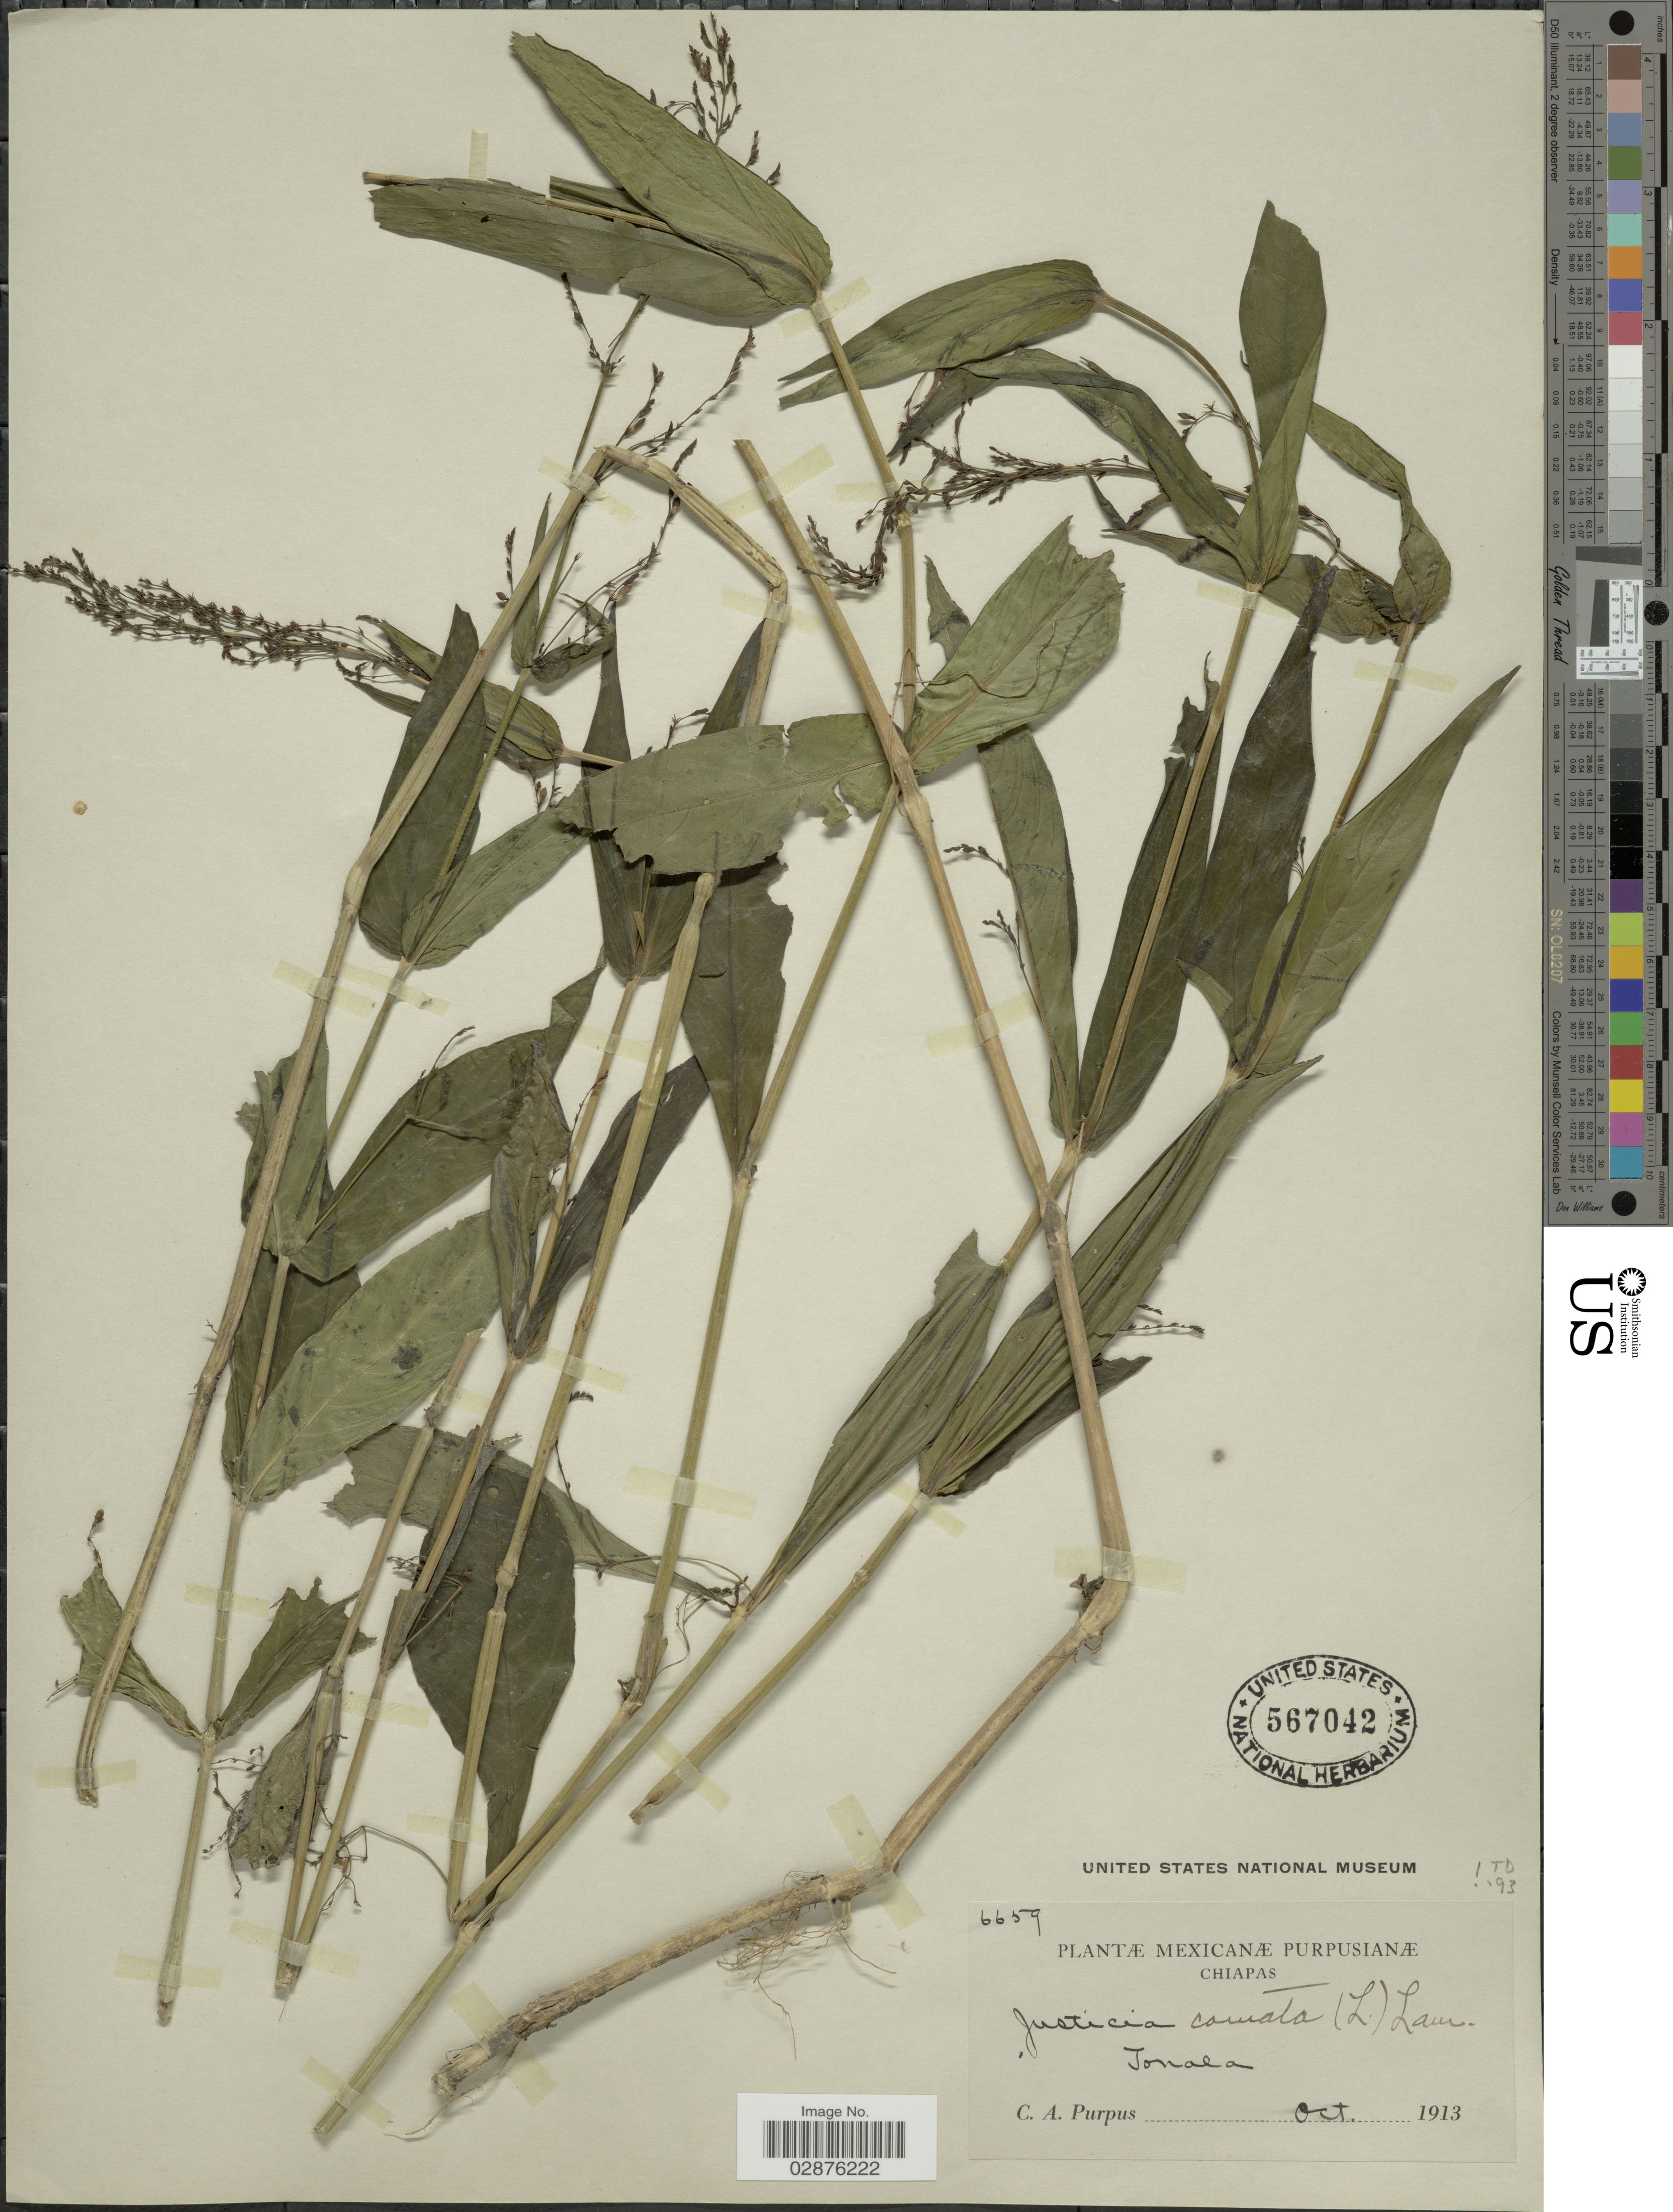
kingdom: Plantae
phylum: Tracheophyta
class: Magnoliopsida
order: Lamiales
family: Acanthaceae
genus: Justicia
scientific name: Justicia comata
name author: (L.) Lam.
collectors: C. A. Purpus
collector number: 6659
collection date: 1913-10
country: Mexico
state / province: Chiapas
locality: Tonala.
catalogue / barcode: US 567042